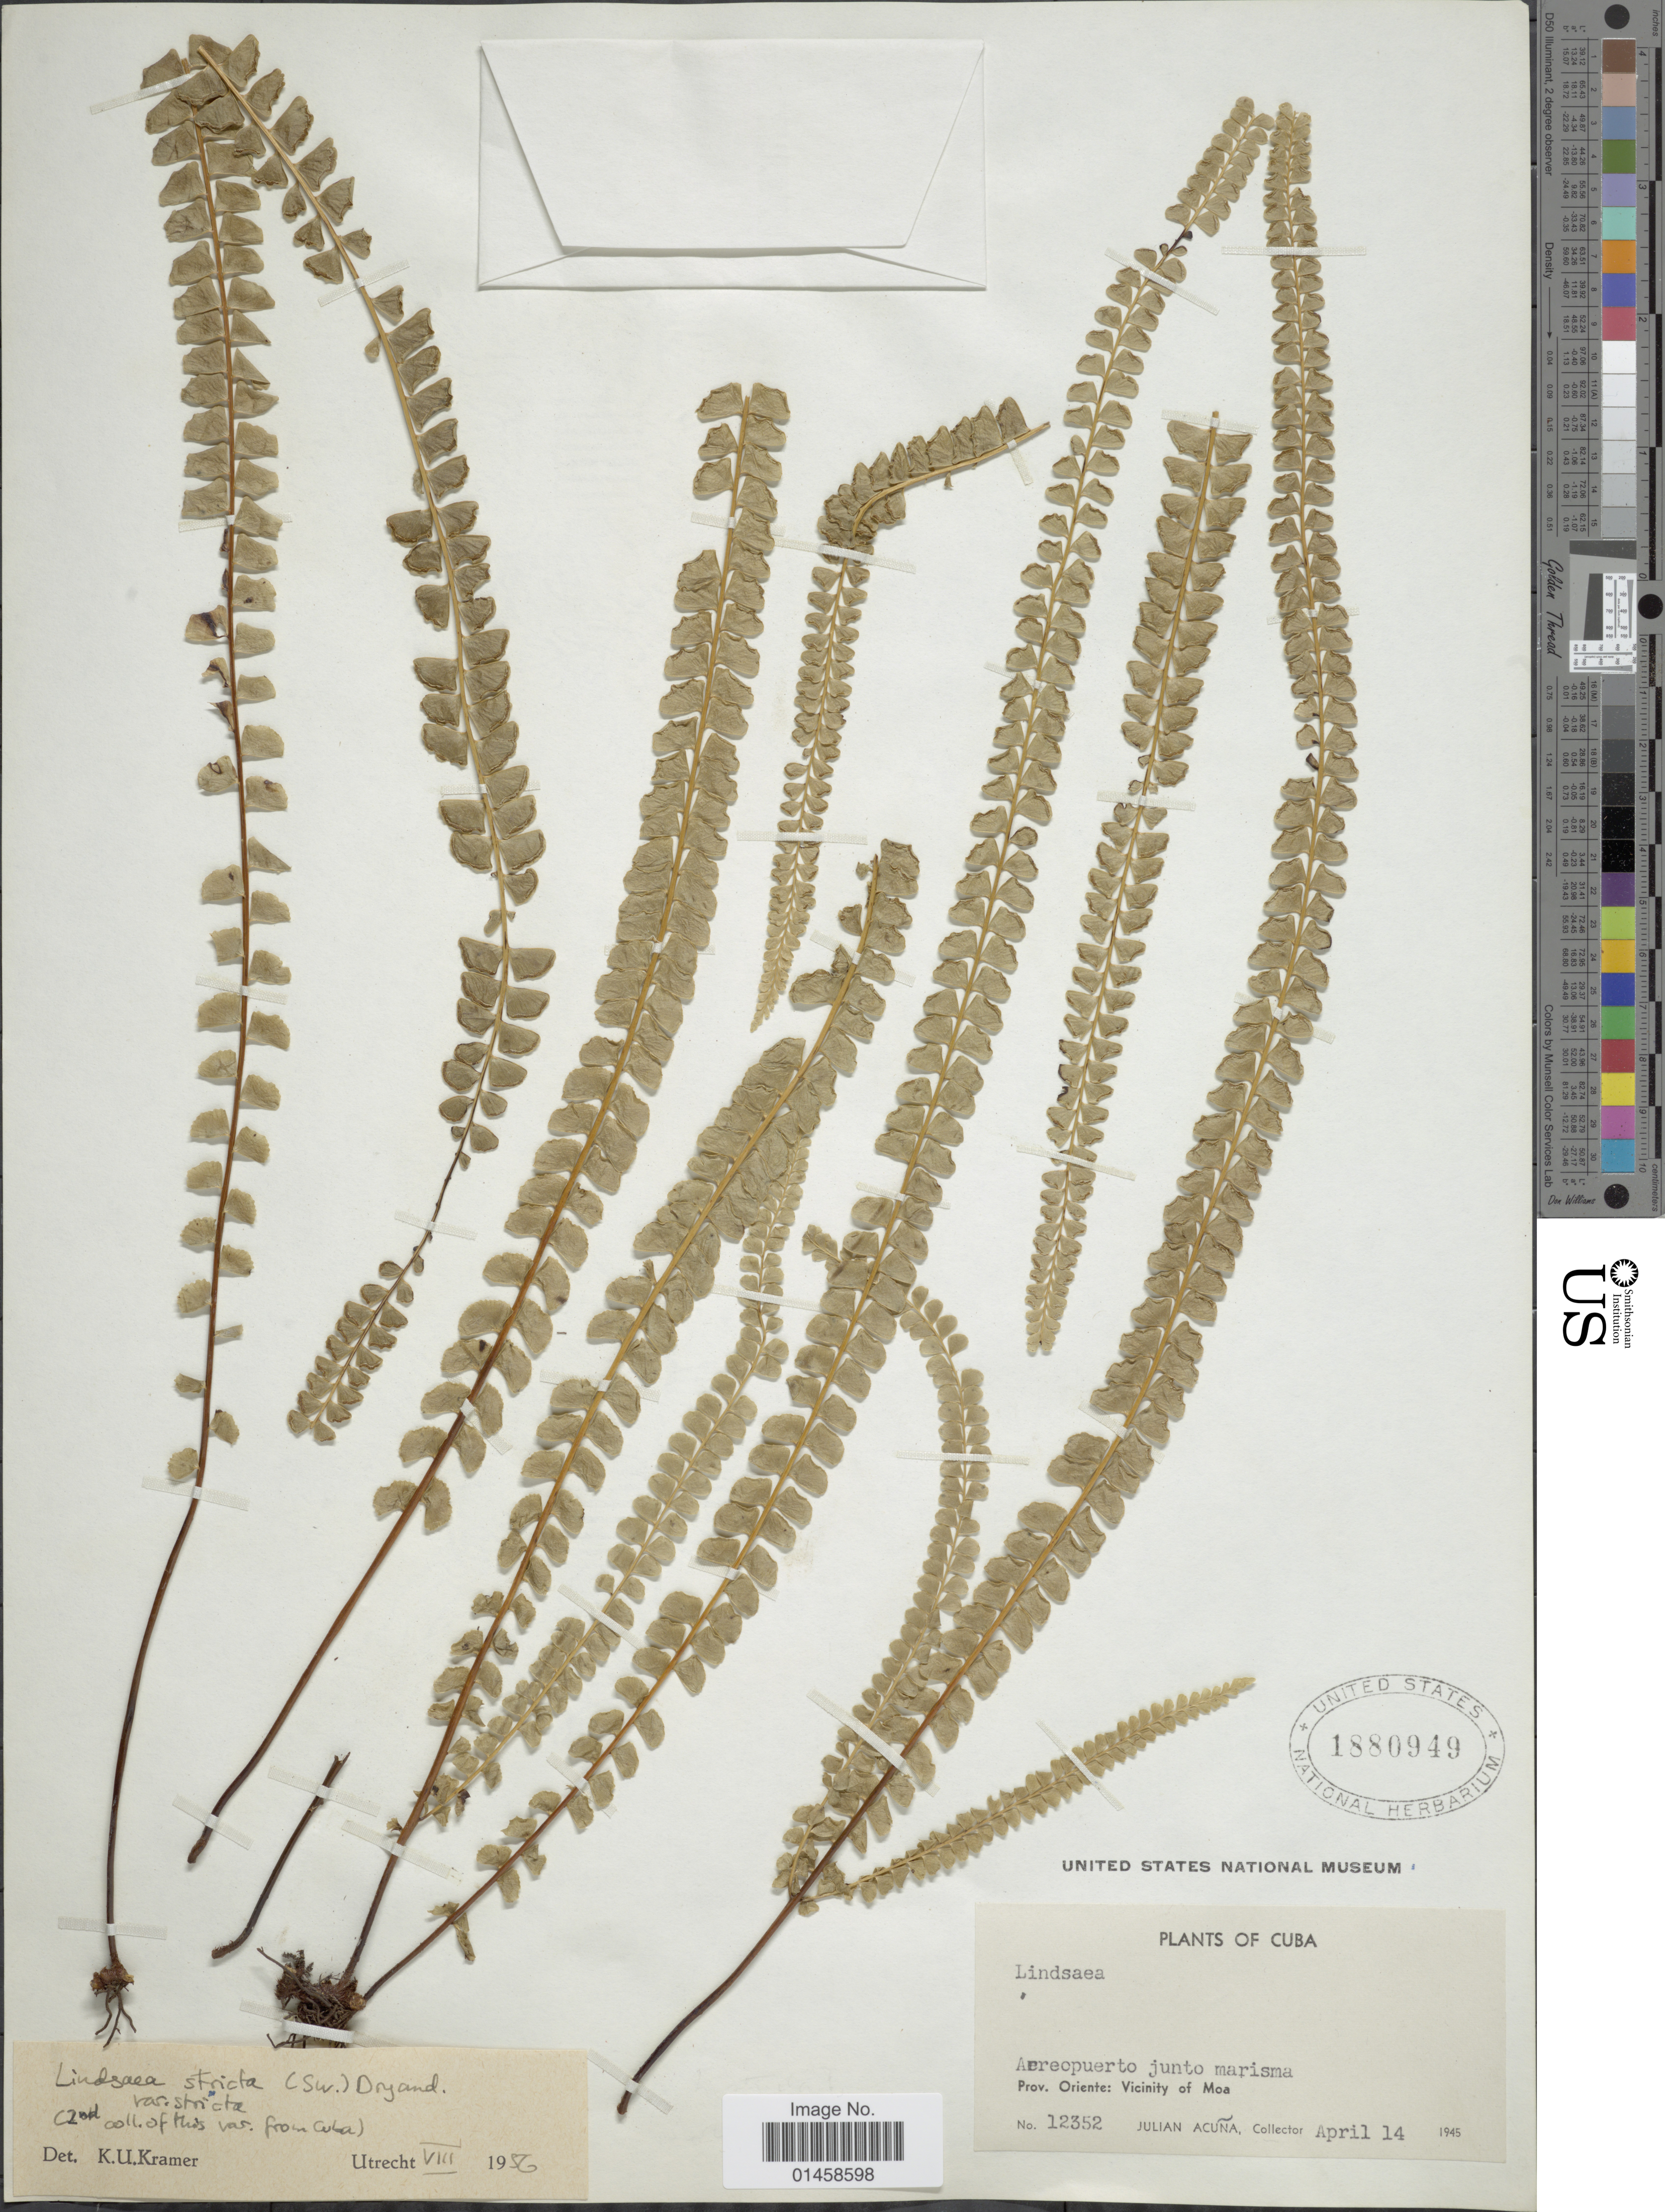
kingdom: Plantae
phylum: Tracheophyta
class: Polypodiopsida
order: Polypodiales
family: Lindsaeaceae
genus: Lindsaea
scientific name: Lindsaea stricta var. stricta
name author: (Sw.) Dryand.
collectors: J. B. Acuña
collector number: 12352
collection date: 1945-04-14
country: Cuba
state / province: Oriente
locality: Aereopuerto junto marisma, Prov. Oriente, Vicinity of Moa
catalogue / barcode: US 1880949